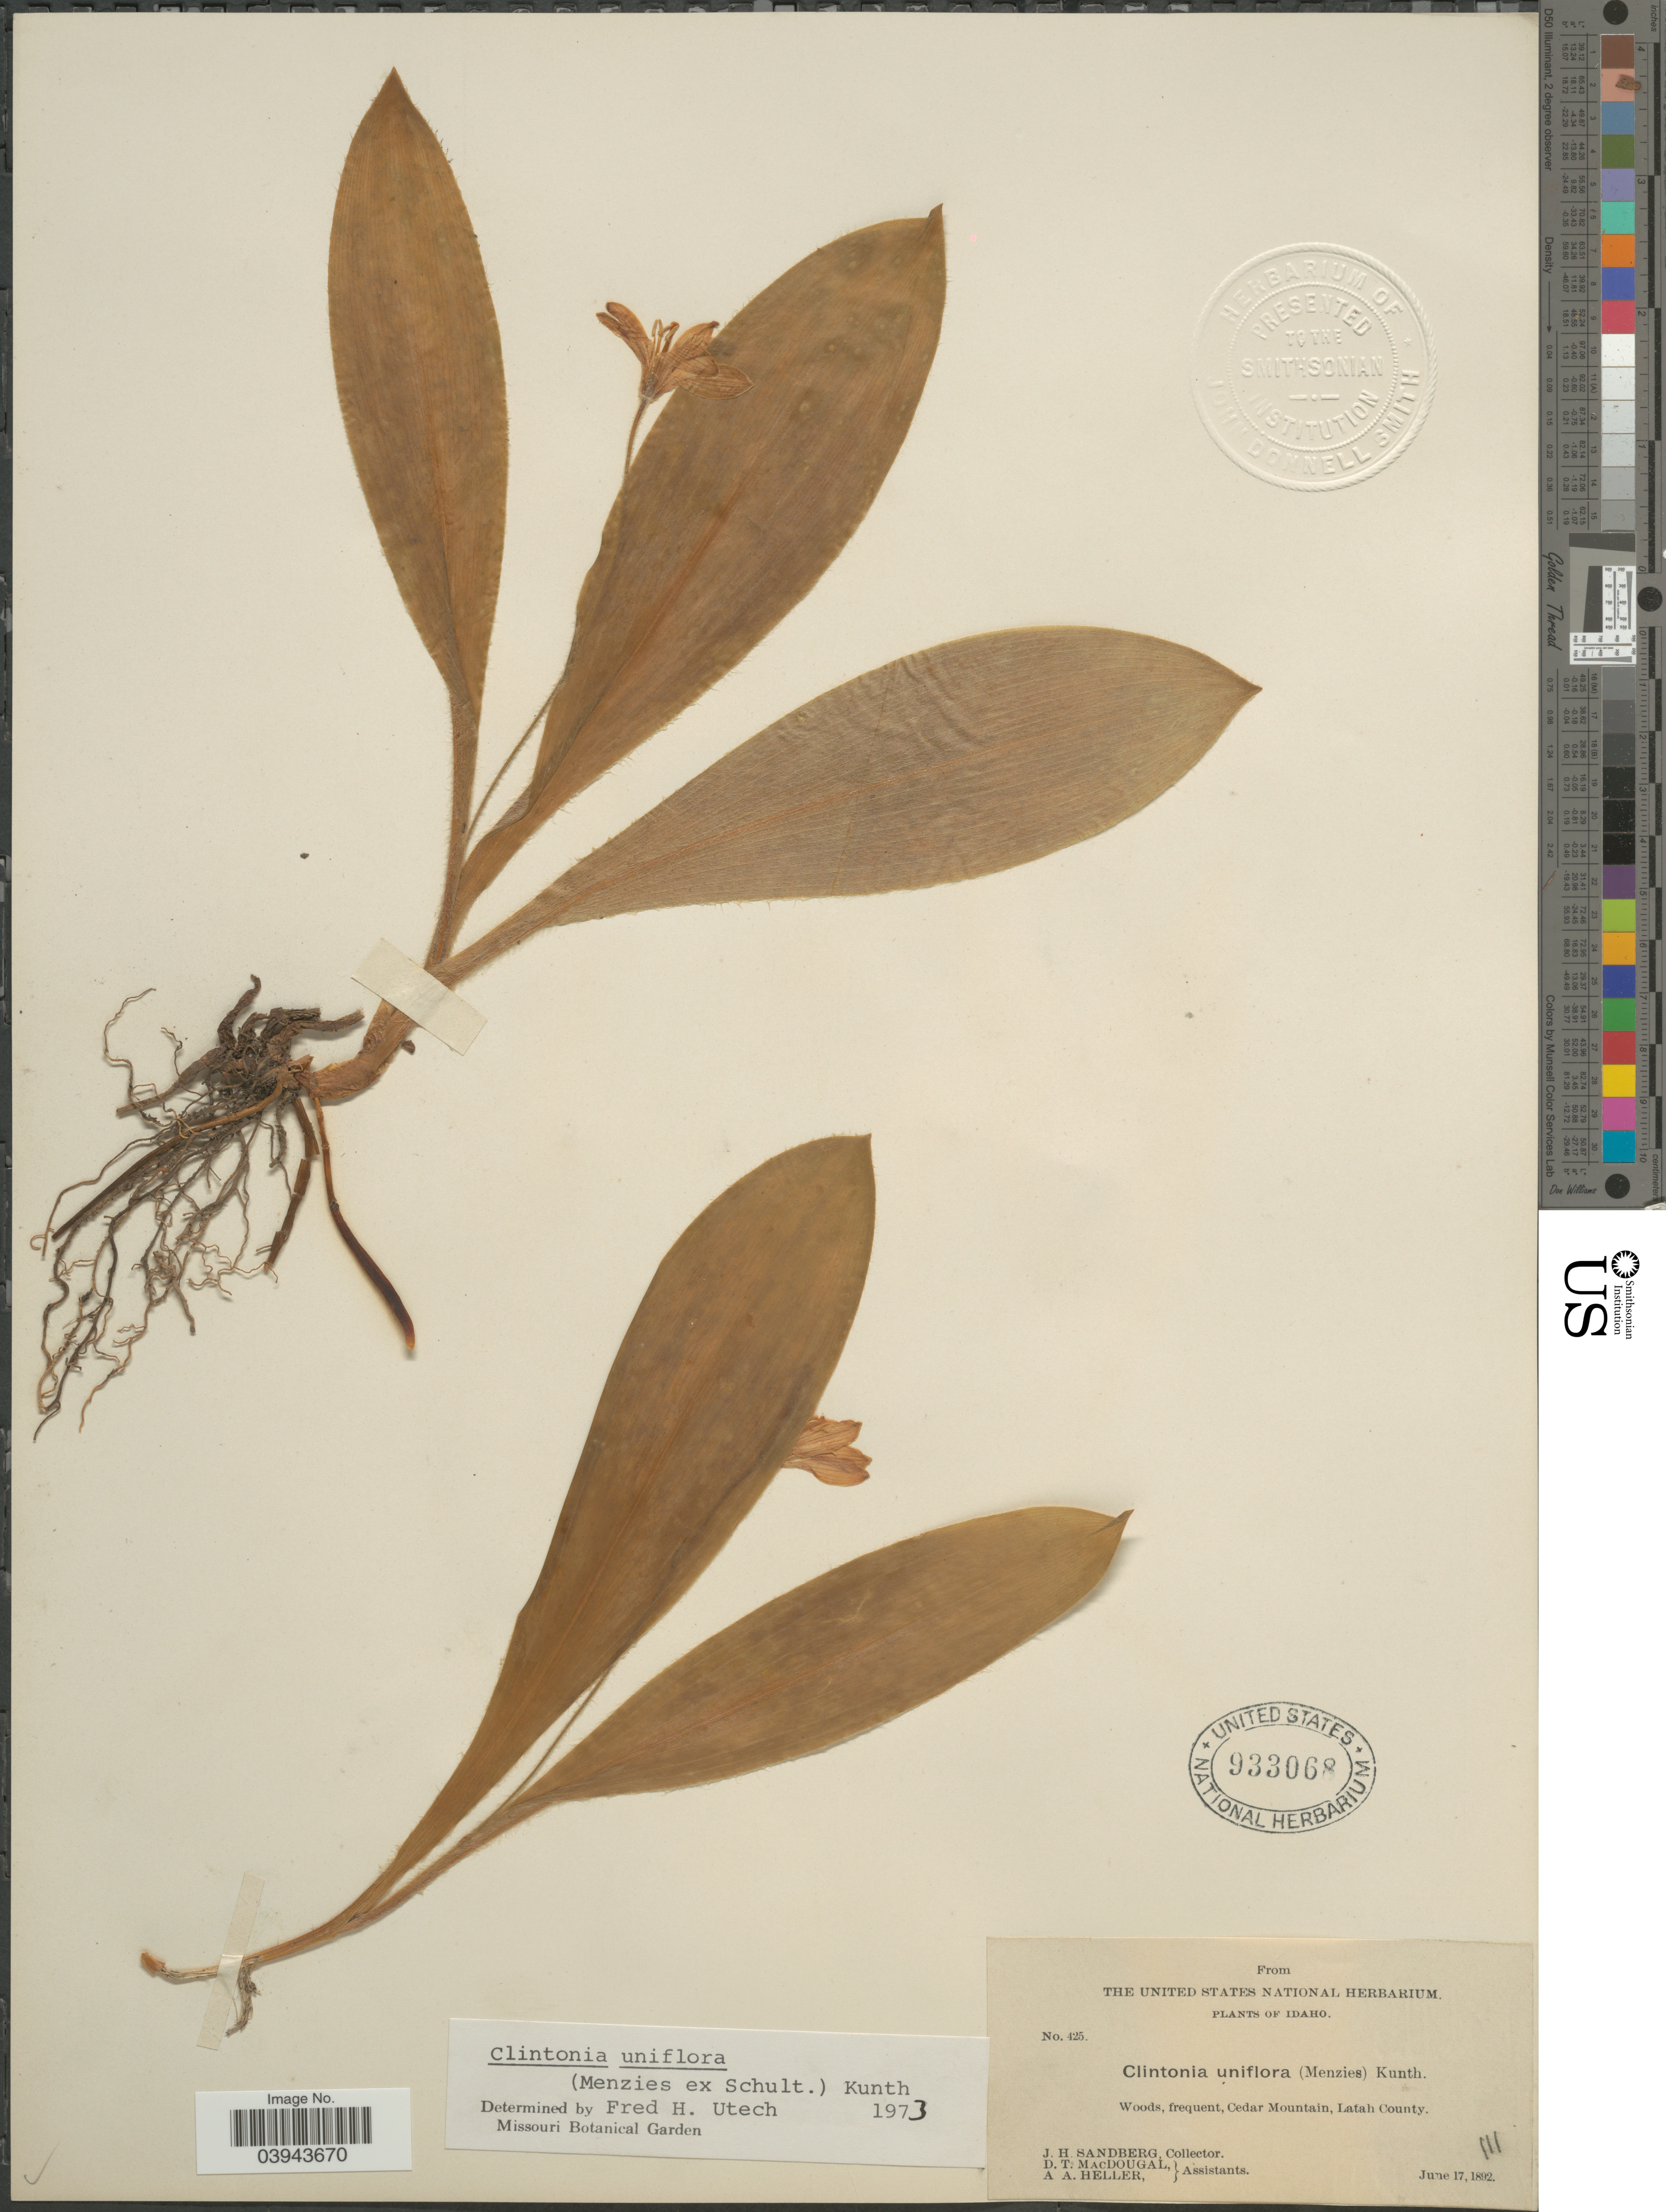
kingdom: Plantae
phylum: Tracheophyta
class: Liliopsida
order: Liliales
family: Liliaceae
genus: Clintonia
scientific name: Clintonia uniflora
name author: Kunth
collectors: J. H. Sandberg, D. T. MacDougal & A. A. Heller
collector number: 425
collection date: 1892-06-17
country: United States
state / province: Idaho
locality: Cedar Mountain, Latah County.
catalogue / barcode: US 933068